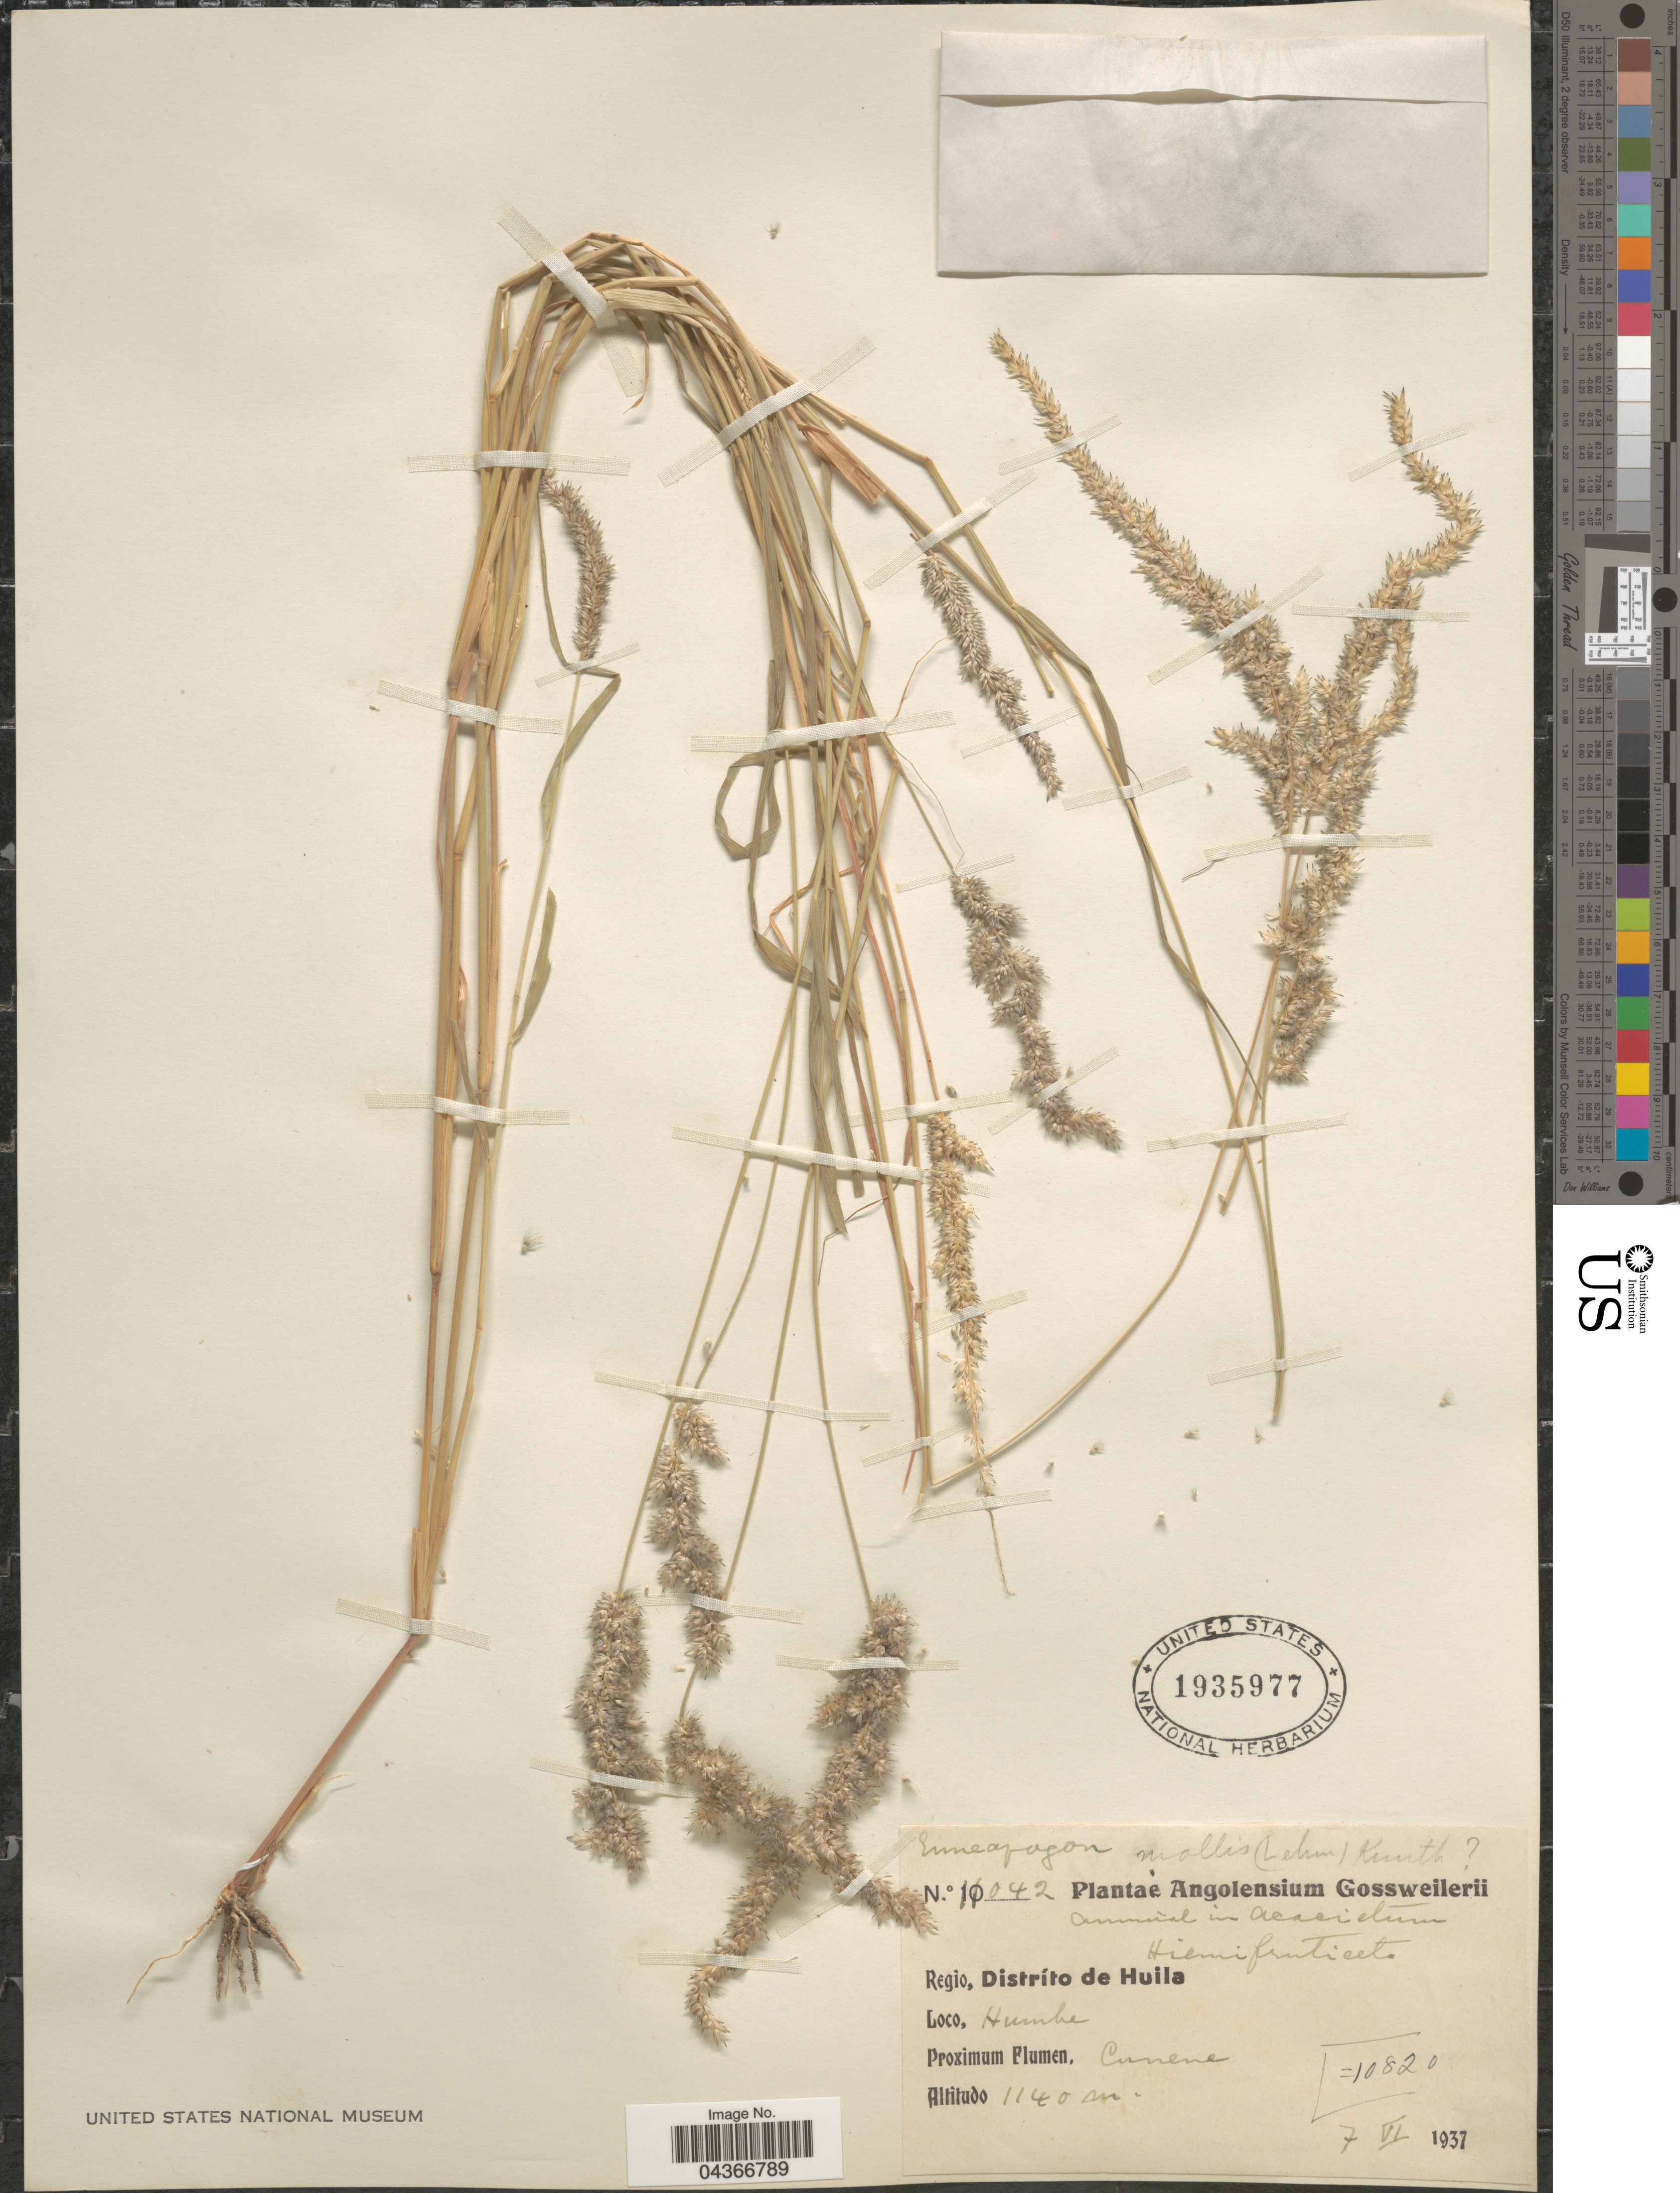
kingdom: Plantae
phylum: Tracheophyta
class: Liliopsida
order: Poales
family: Poaceae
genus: Enneapogon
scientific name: Enneapogon cenchroides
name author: (Licht. ex Roem. & Schult.) C.E. Hubb.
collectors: -. Gossweiler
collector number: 11042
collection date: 1937-06-07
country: Angola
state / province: Cunene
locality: Angolensium. Regìo, Distríto de Huila. Humhe. Proximum Flumen, Cunene.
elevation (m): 1140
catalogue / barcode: US 1935977